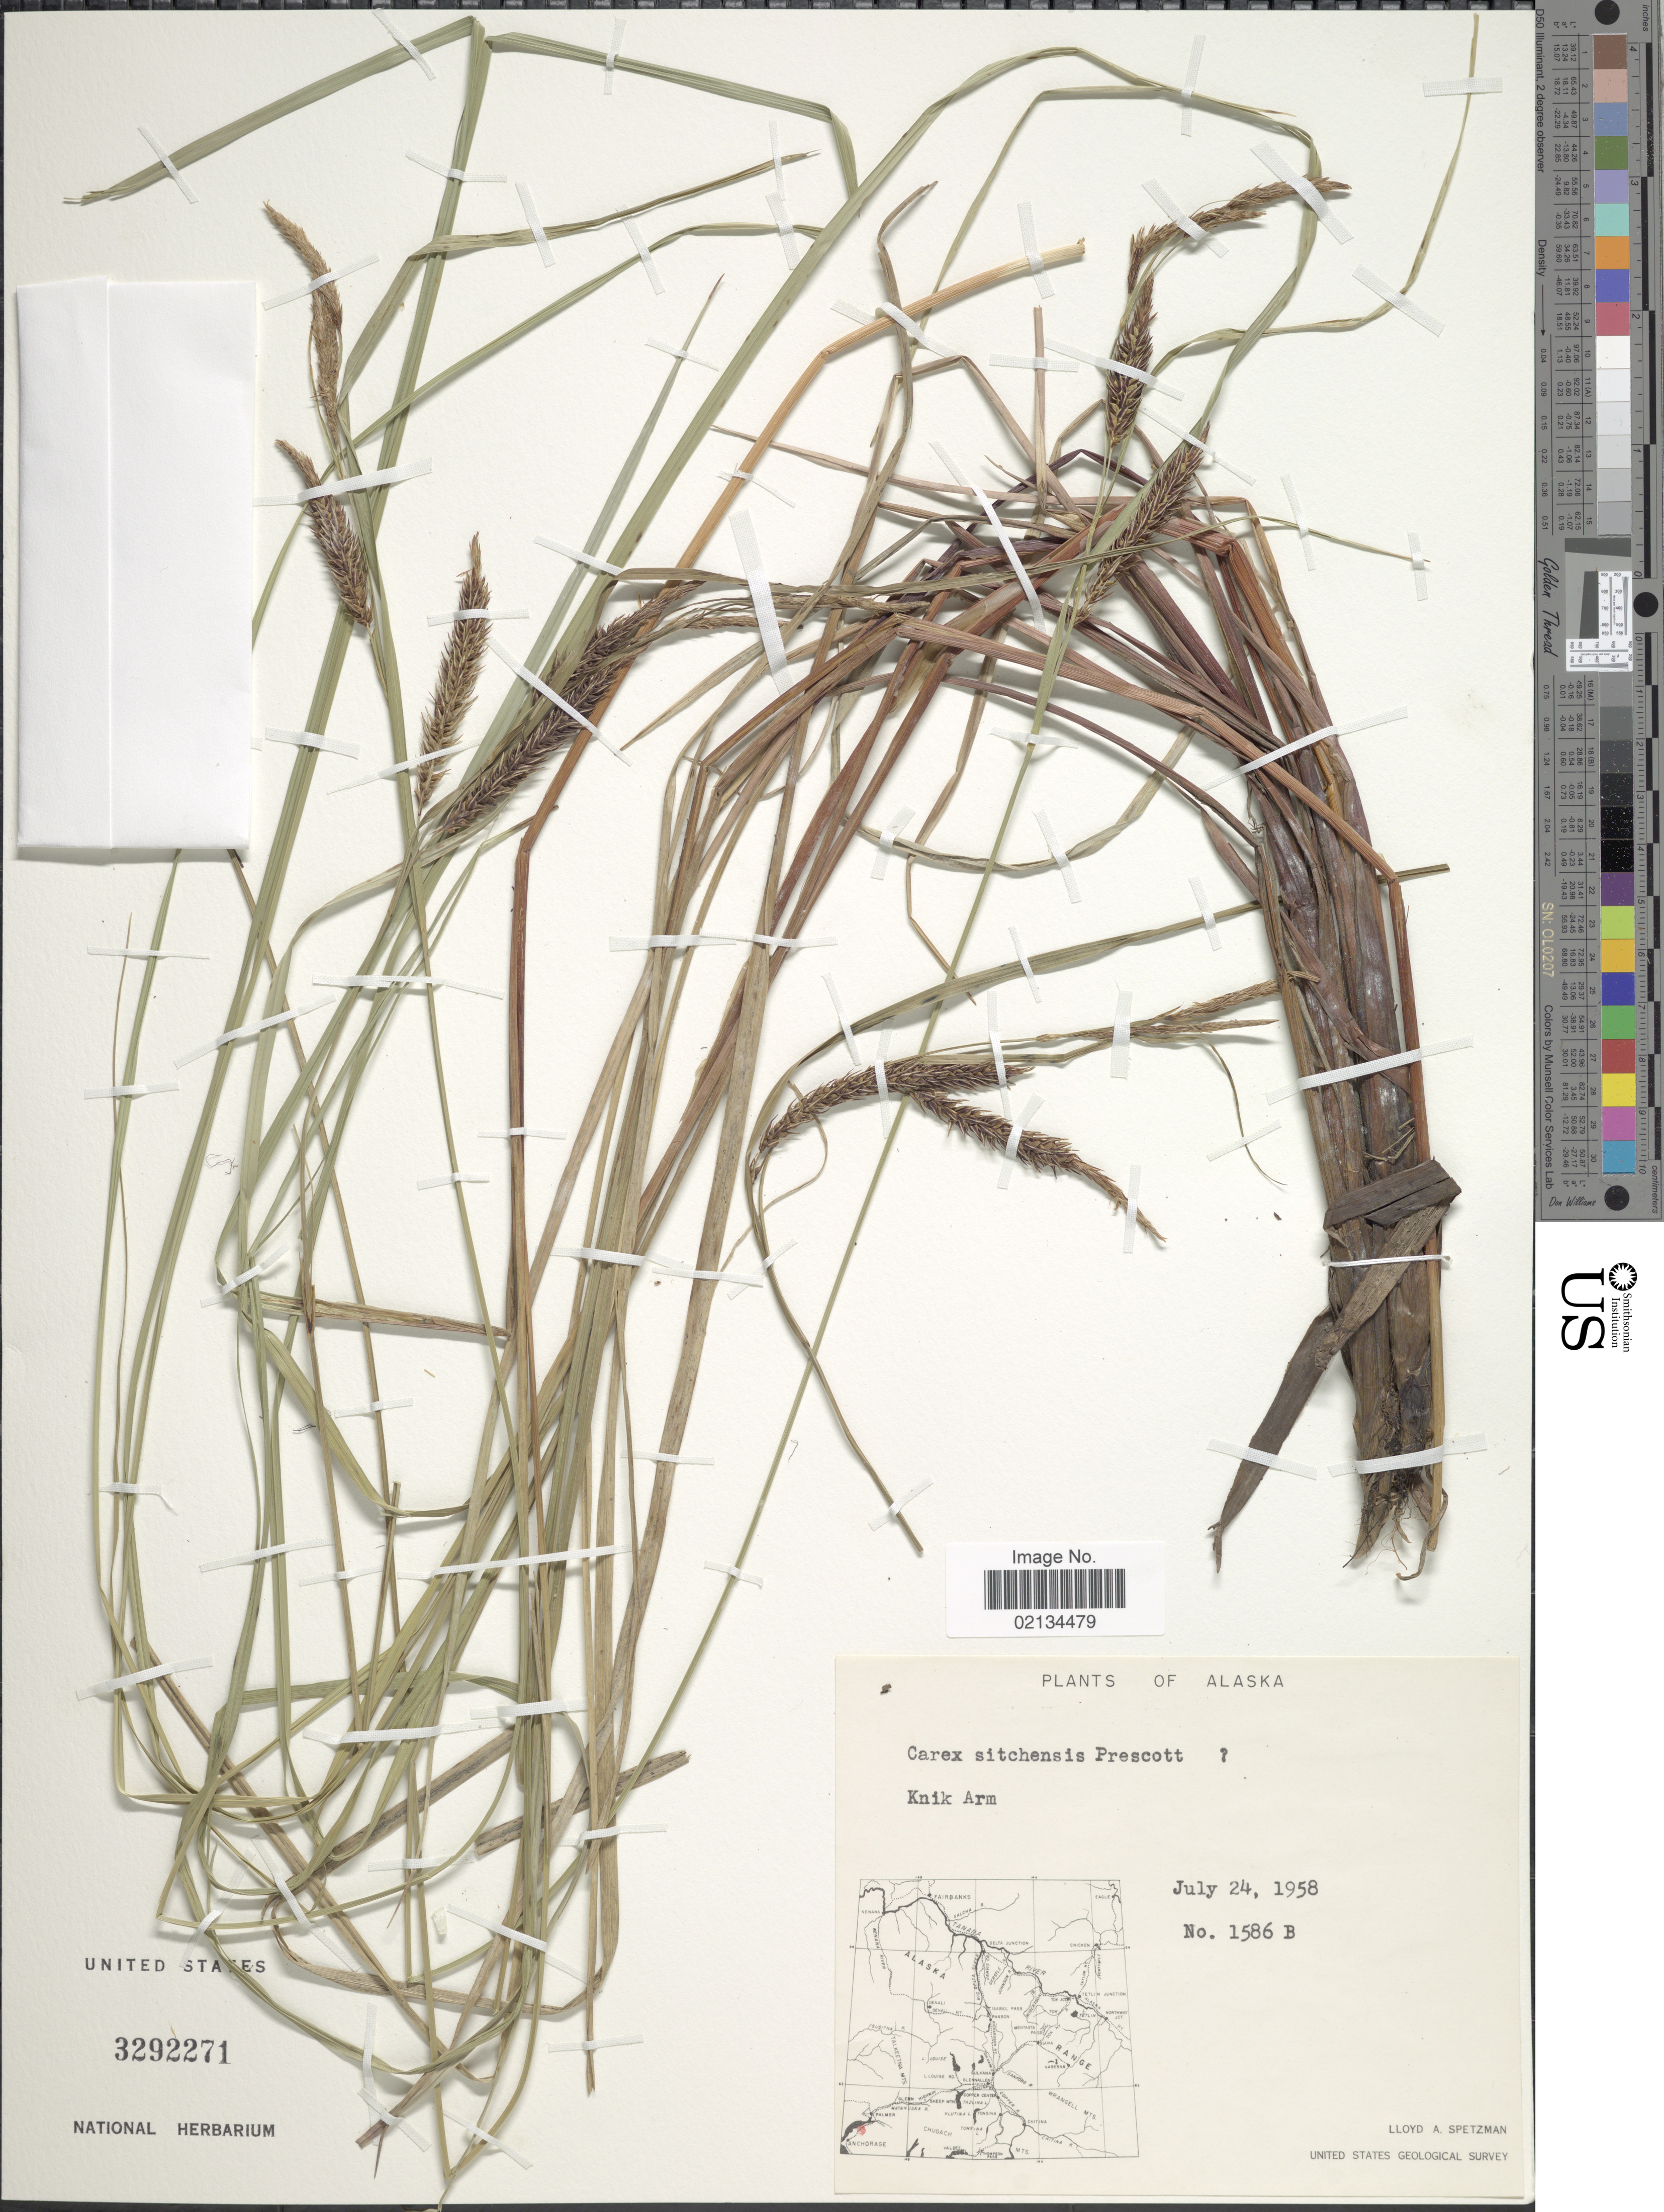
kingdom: Plantae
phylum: Tracheophyta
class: Liliopsida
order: Poales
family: Cyperaceae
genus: Carex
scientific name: Carex aquatilis var. dives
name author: (Holm) Kük.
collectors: L. Spetzman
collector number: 1586B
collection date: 1958-07-24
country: United States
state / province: Alaska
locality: Knik Arm.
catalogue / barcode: US 3292271